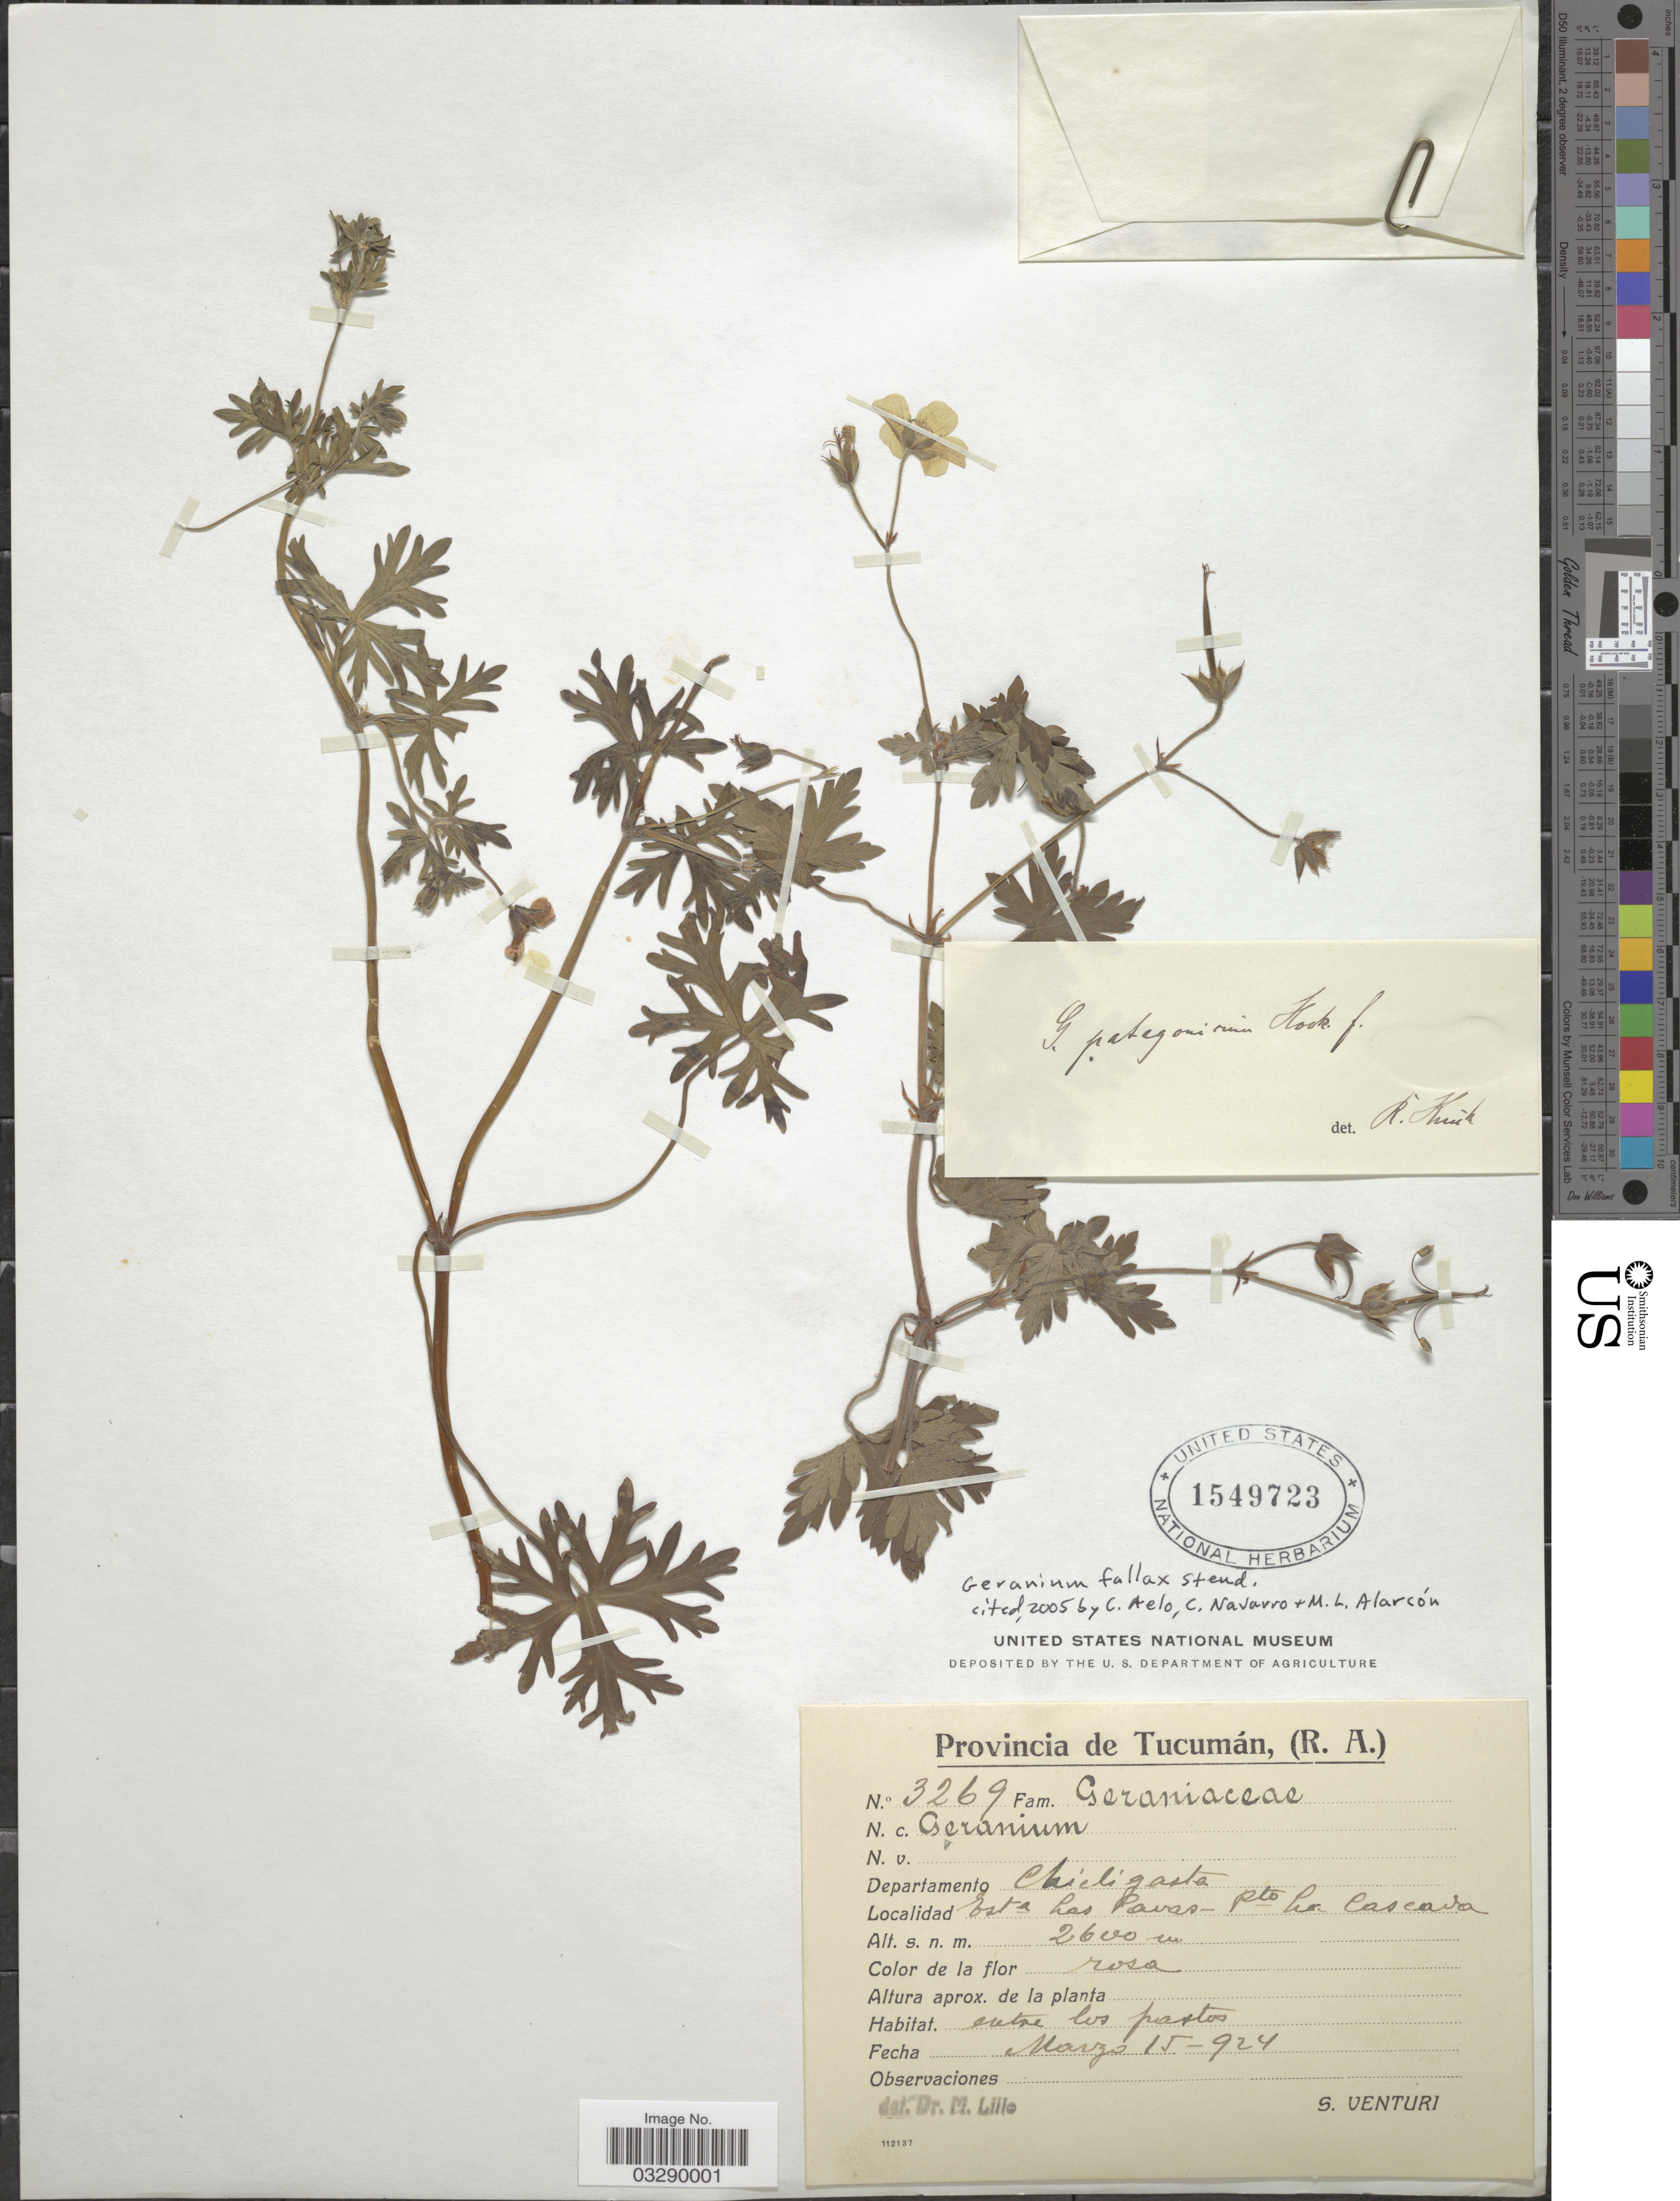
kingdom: Plantae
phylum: Tracheophyta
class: Magnoliopsida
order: Geraniales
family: Geraniaceae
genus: Geranium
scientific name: Geranium fallax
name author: Steud.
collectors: S. Venturi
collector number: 3269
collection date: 1924-03-15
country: Argentina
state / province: Tucuman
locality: Departamento Chicligasta. Esta Las Pavas - Pto La Cascada.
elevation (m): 2600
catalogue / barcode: US 1549723